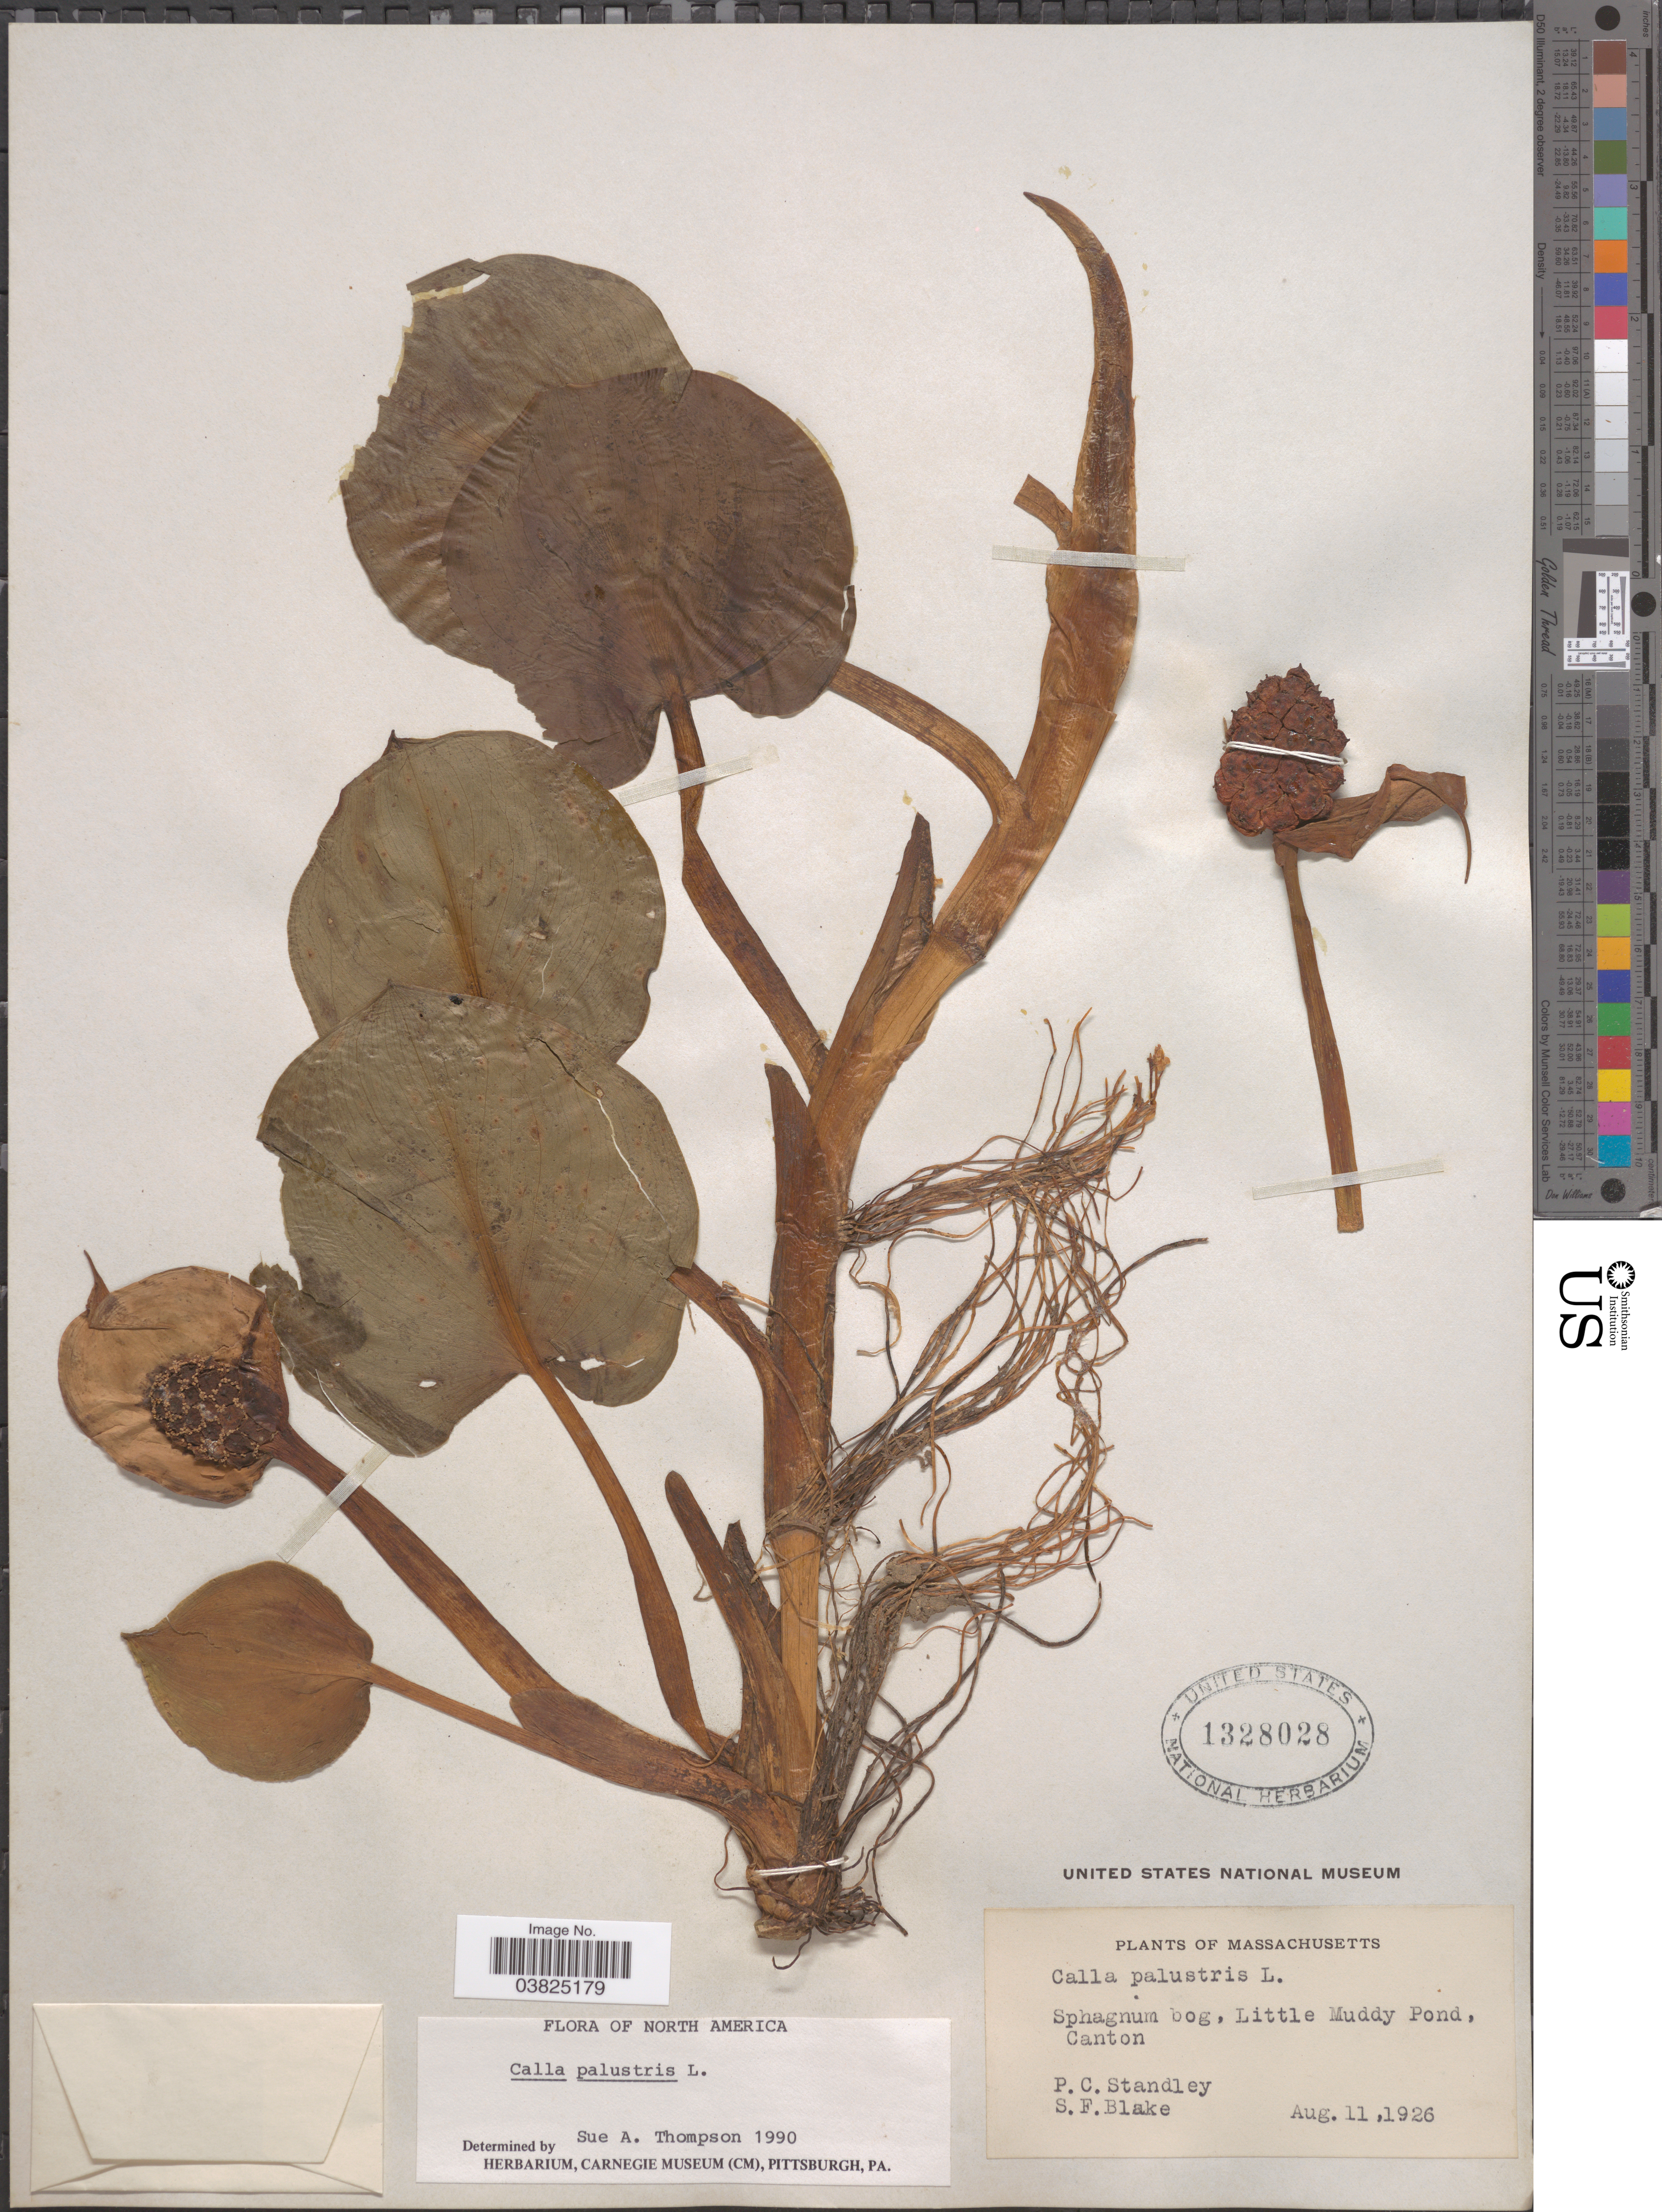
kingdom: Plantae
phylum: Tracheophyta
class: Liliopsida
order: Alismatales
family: Araceae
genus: Calla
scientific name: Calla palustris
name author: L.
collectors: P. C. Standley & S. Blake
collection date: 1926-08-11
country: United States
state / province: Massachusetts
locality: Sphagnum bog, Little Muddy Pond, Canton.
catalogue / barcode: US 1328028